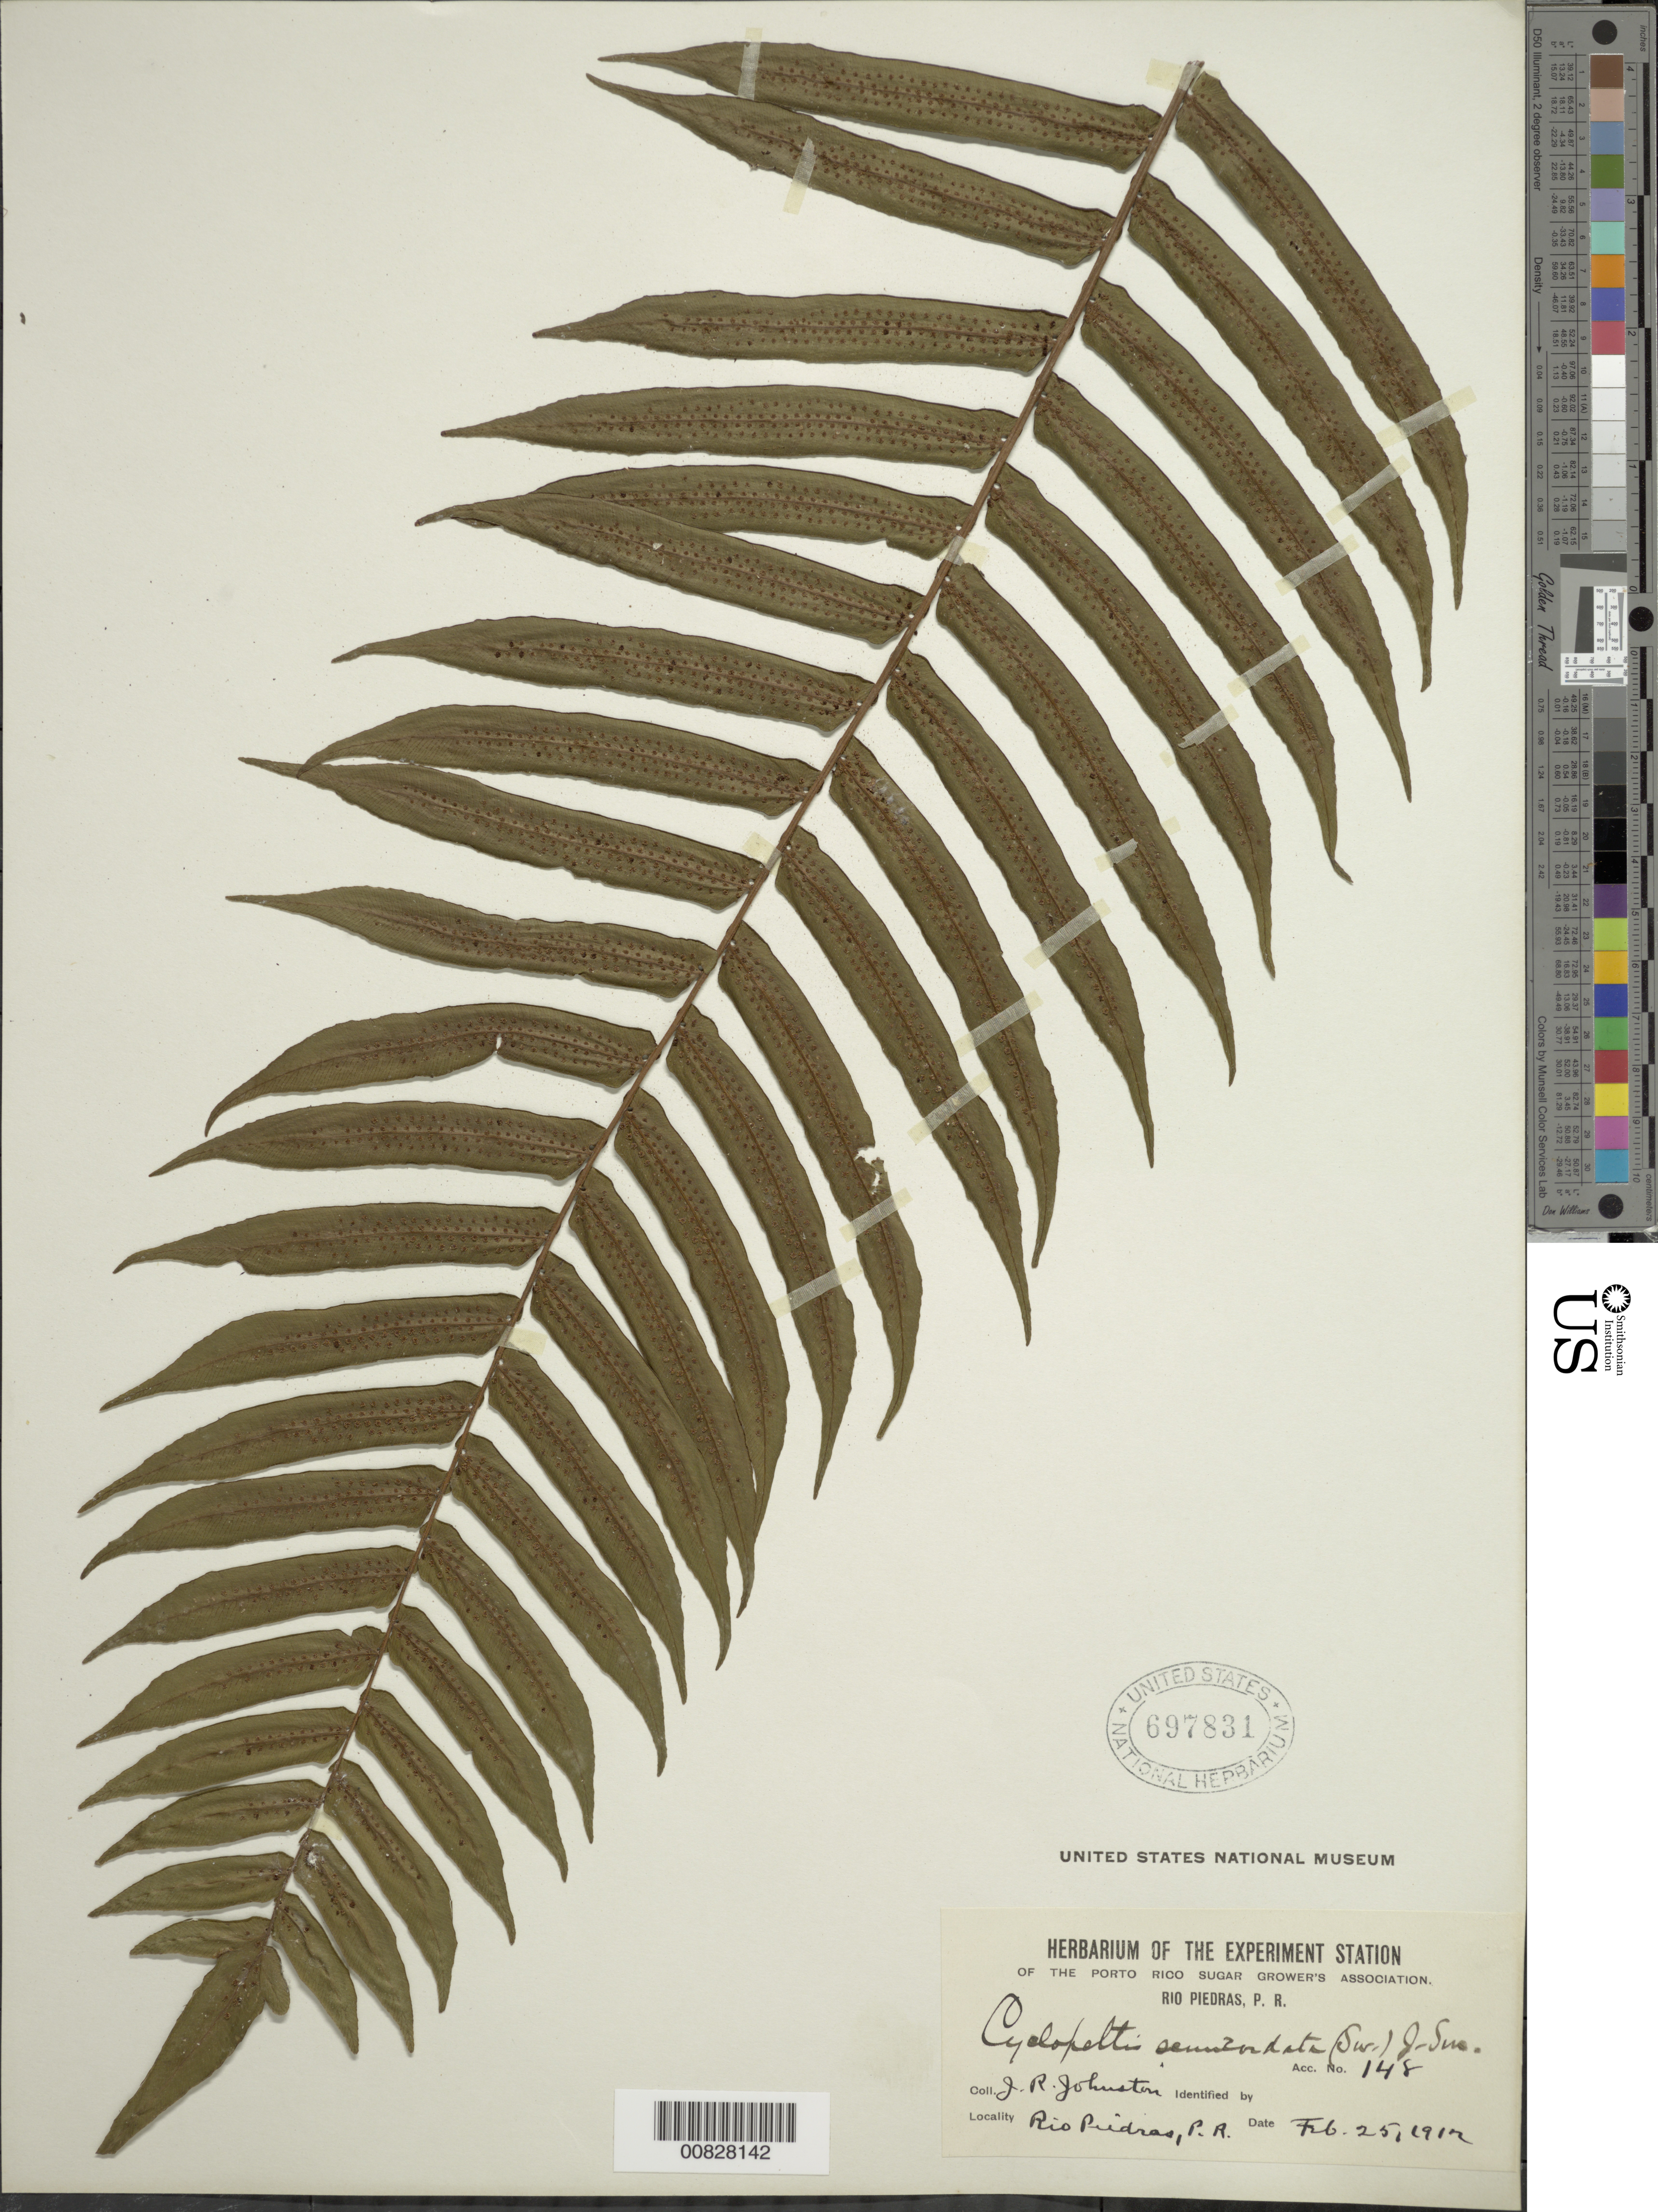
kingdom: Plantae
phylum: Tracheophyta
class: Polypodiopsida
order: Polypodiales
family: Lomariopsidaceae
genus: Cyclopeltis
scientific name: Cyclopeltis semicordata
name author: (Sw.) J. Sm.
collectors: J. Johnston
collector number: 148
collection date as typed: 25 Feb 1912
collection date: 1912-02-25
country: Puerto Rico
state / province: San Juan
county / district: Río Piedras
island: Puerto Rico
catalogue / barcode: US 697831